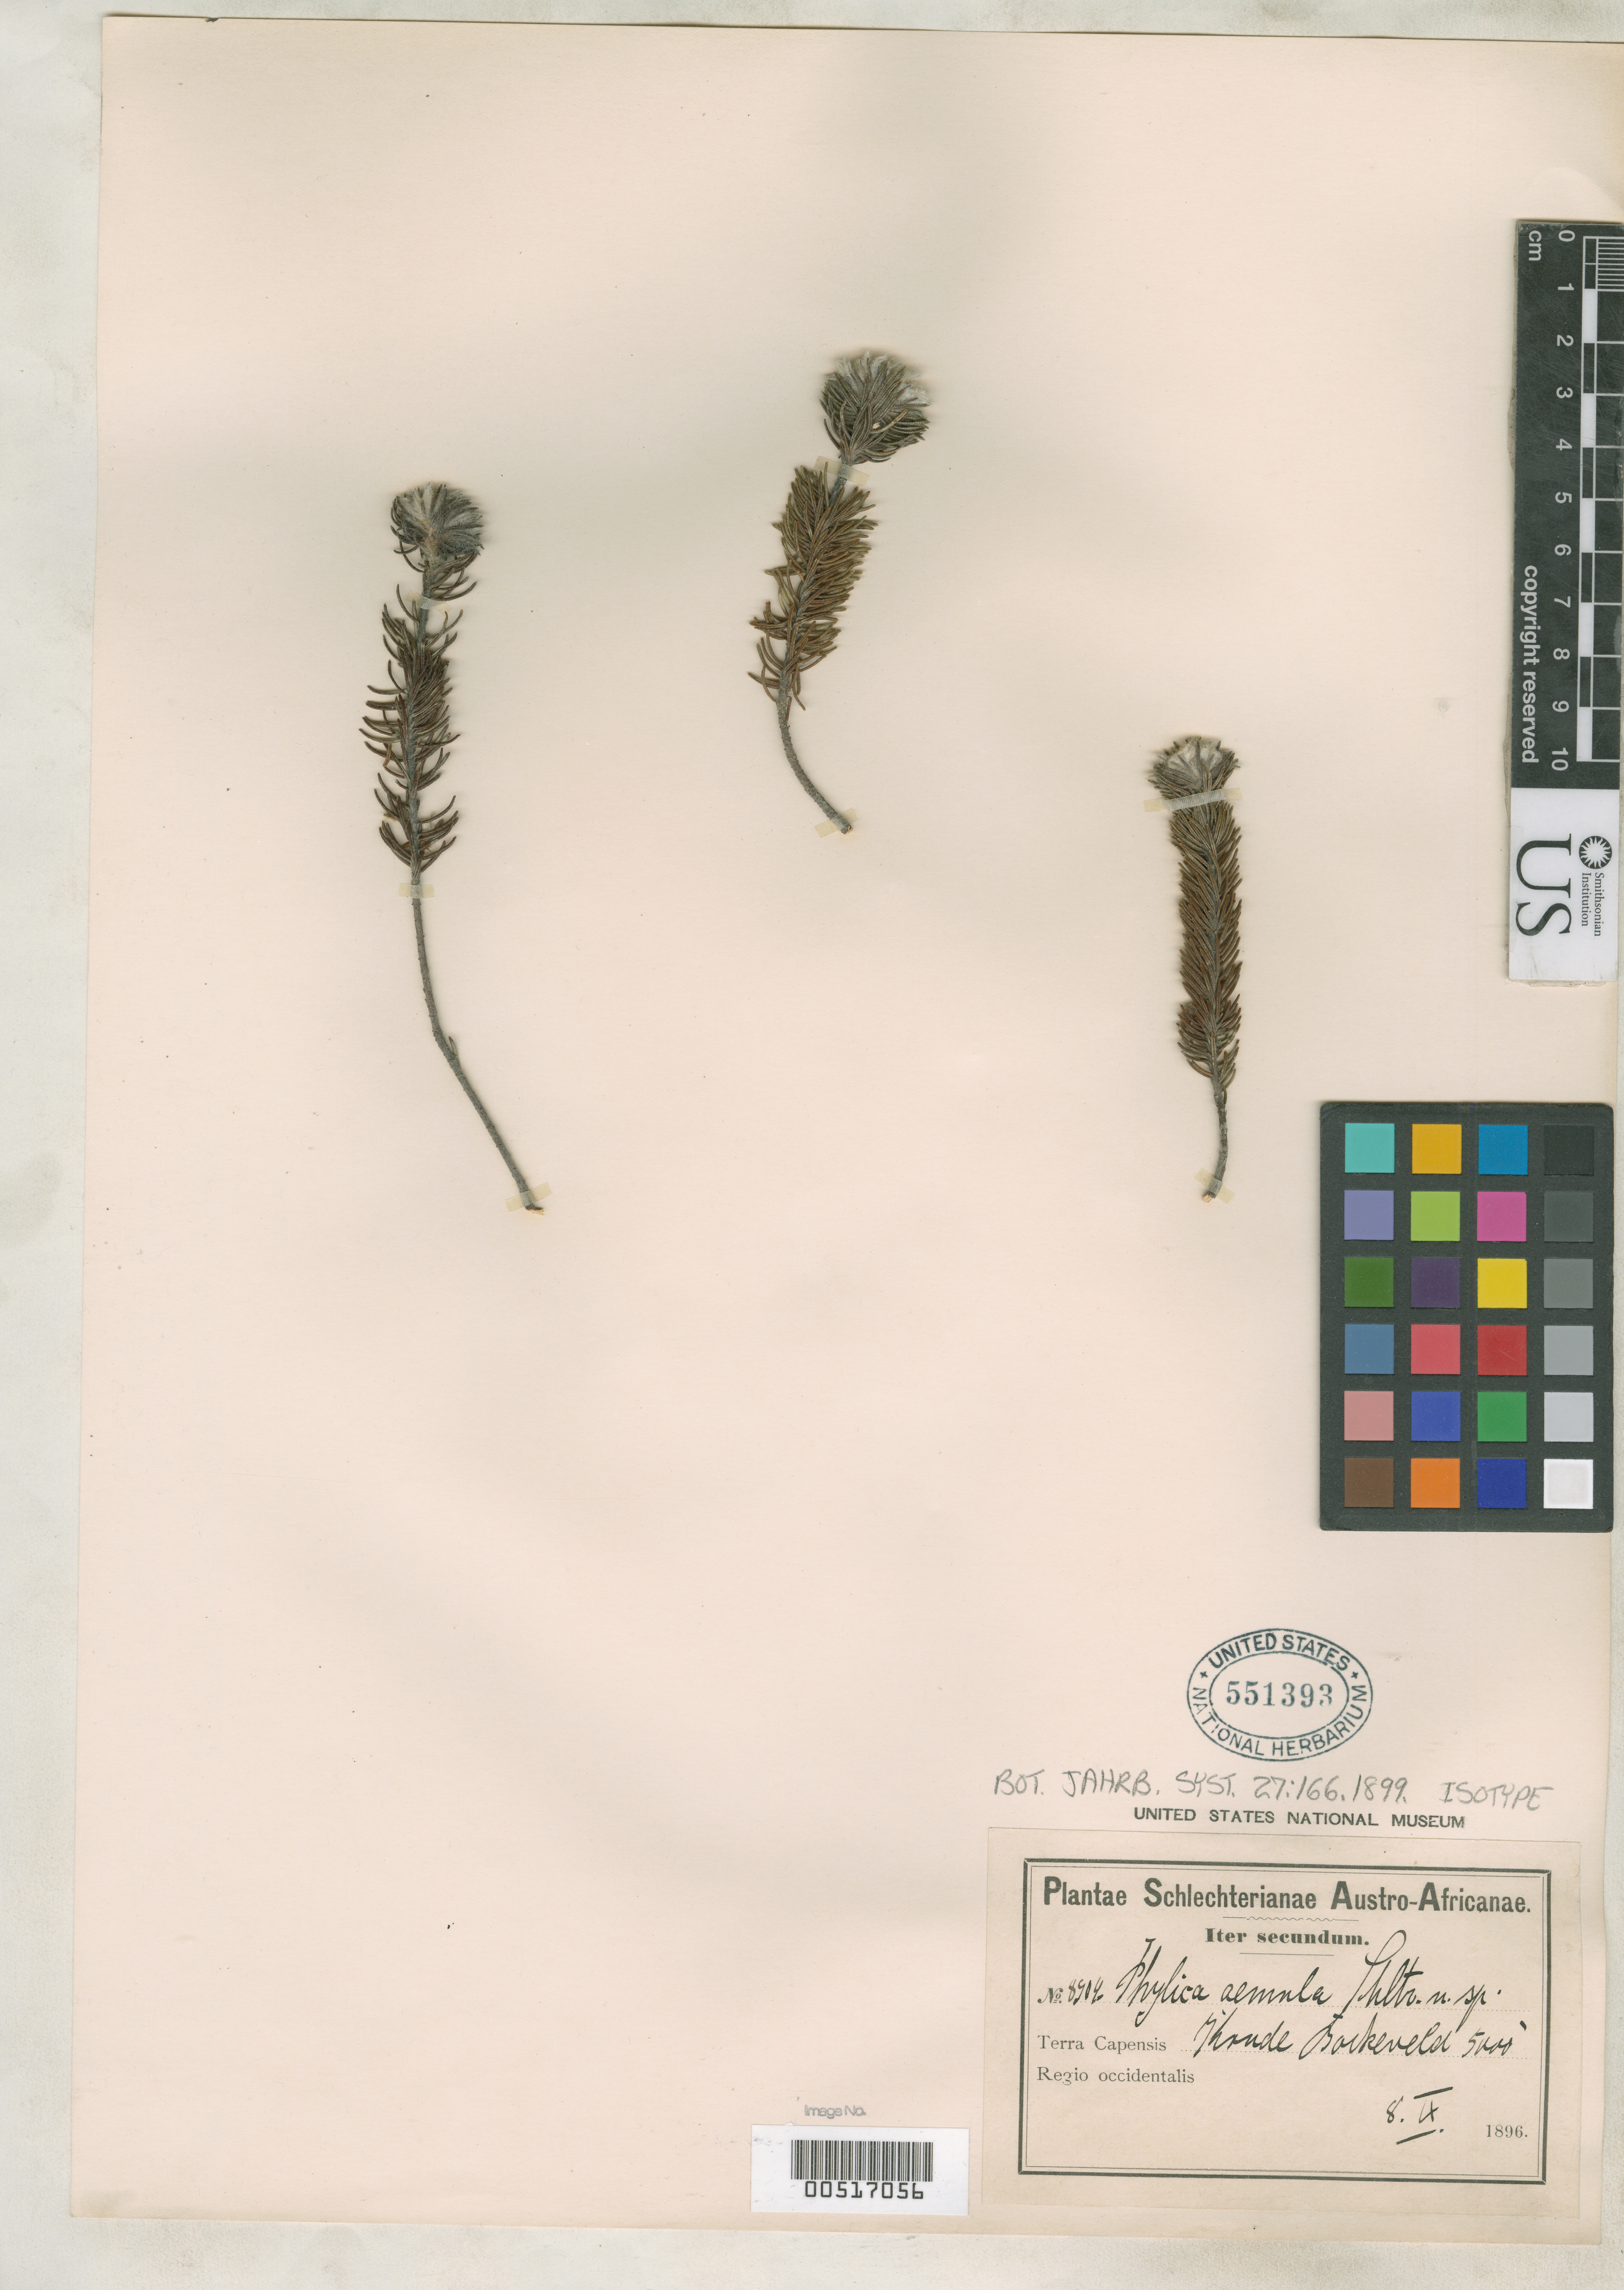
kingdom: Plantae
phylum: Tracheophyta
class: Magnoliopsida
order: Rosales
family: Rhamnaceae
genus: Phylica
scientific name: Phylica aemula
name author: Schltr.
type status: Isotype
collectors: F. R. R. Schlechter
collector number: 8904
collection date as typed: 08 Sep 1896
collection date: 1896-09-08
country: South Africa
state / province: Western Cape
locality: Koude Bokkeveld.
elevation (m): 152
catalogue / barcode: US 551393